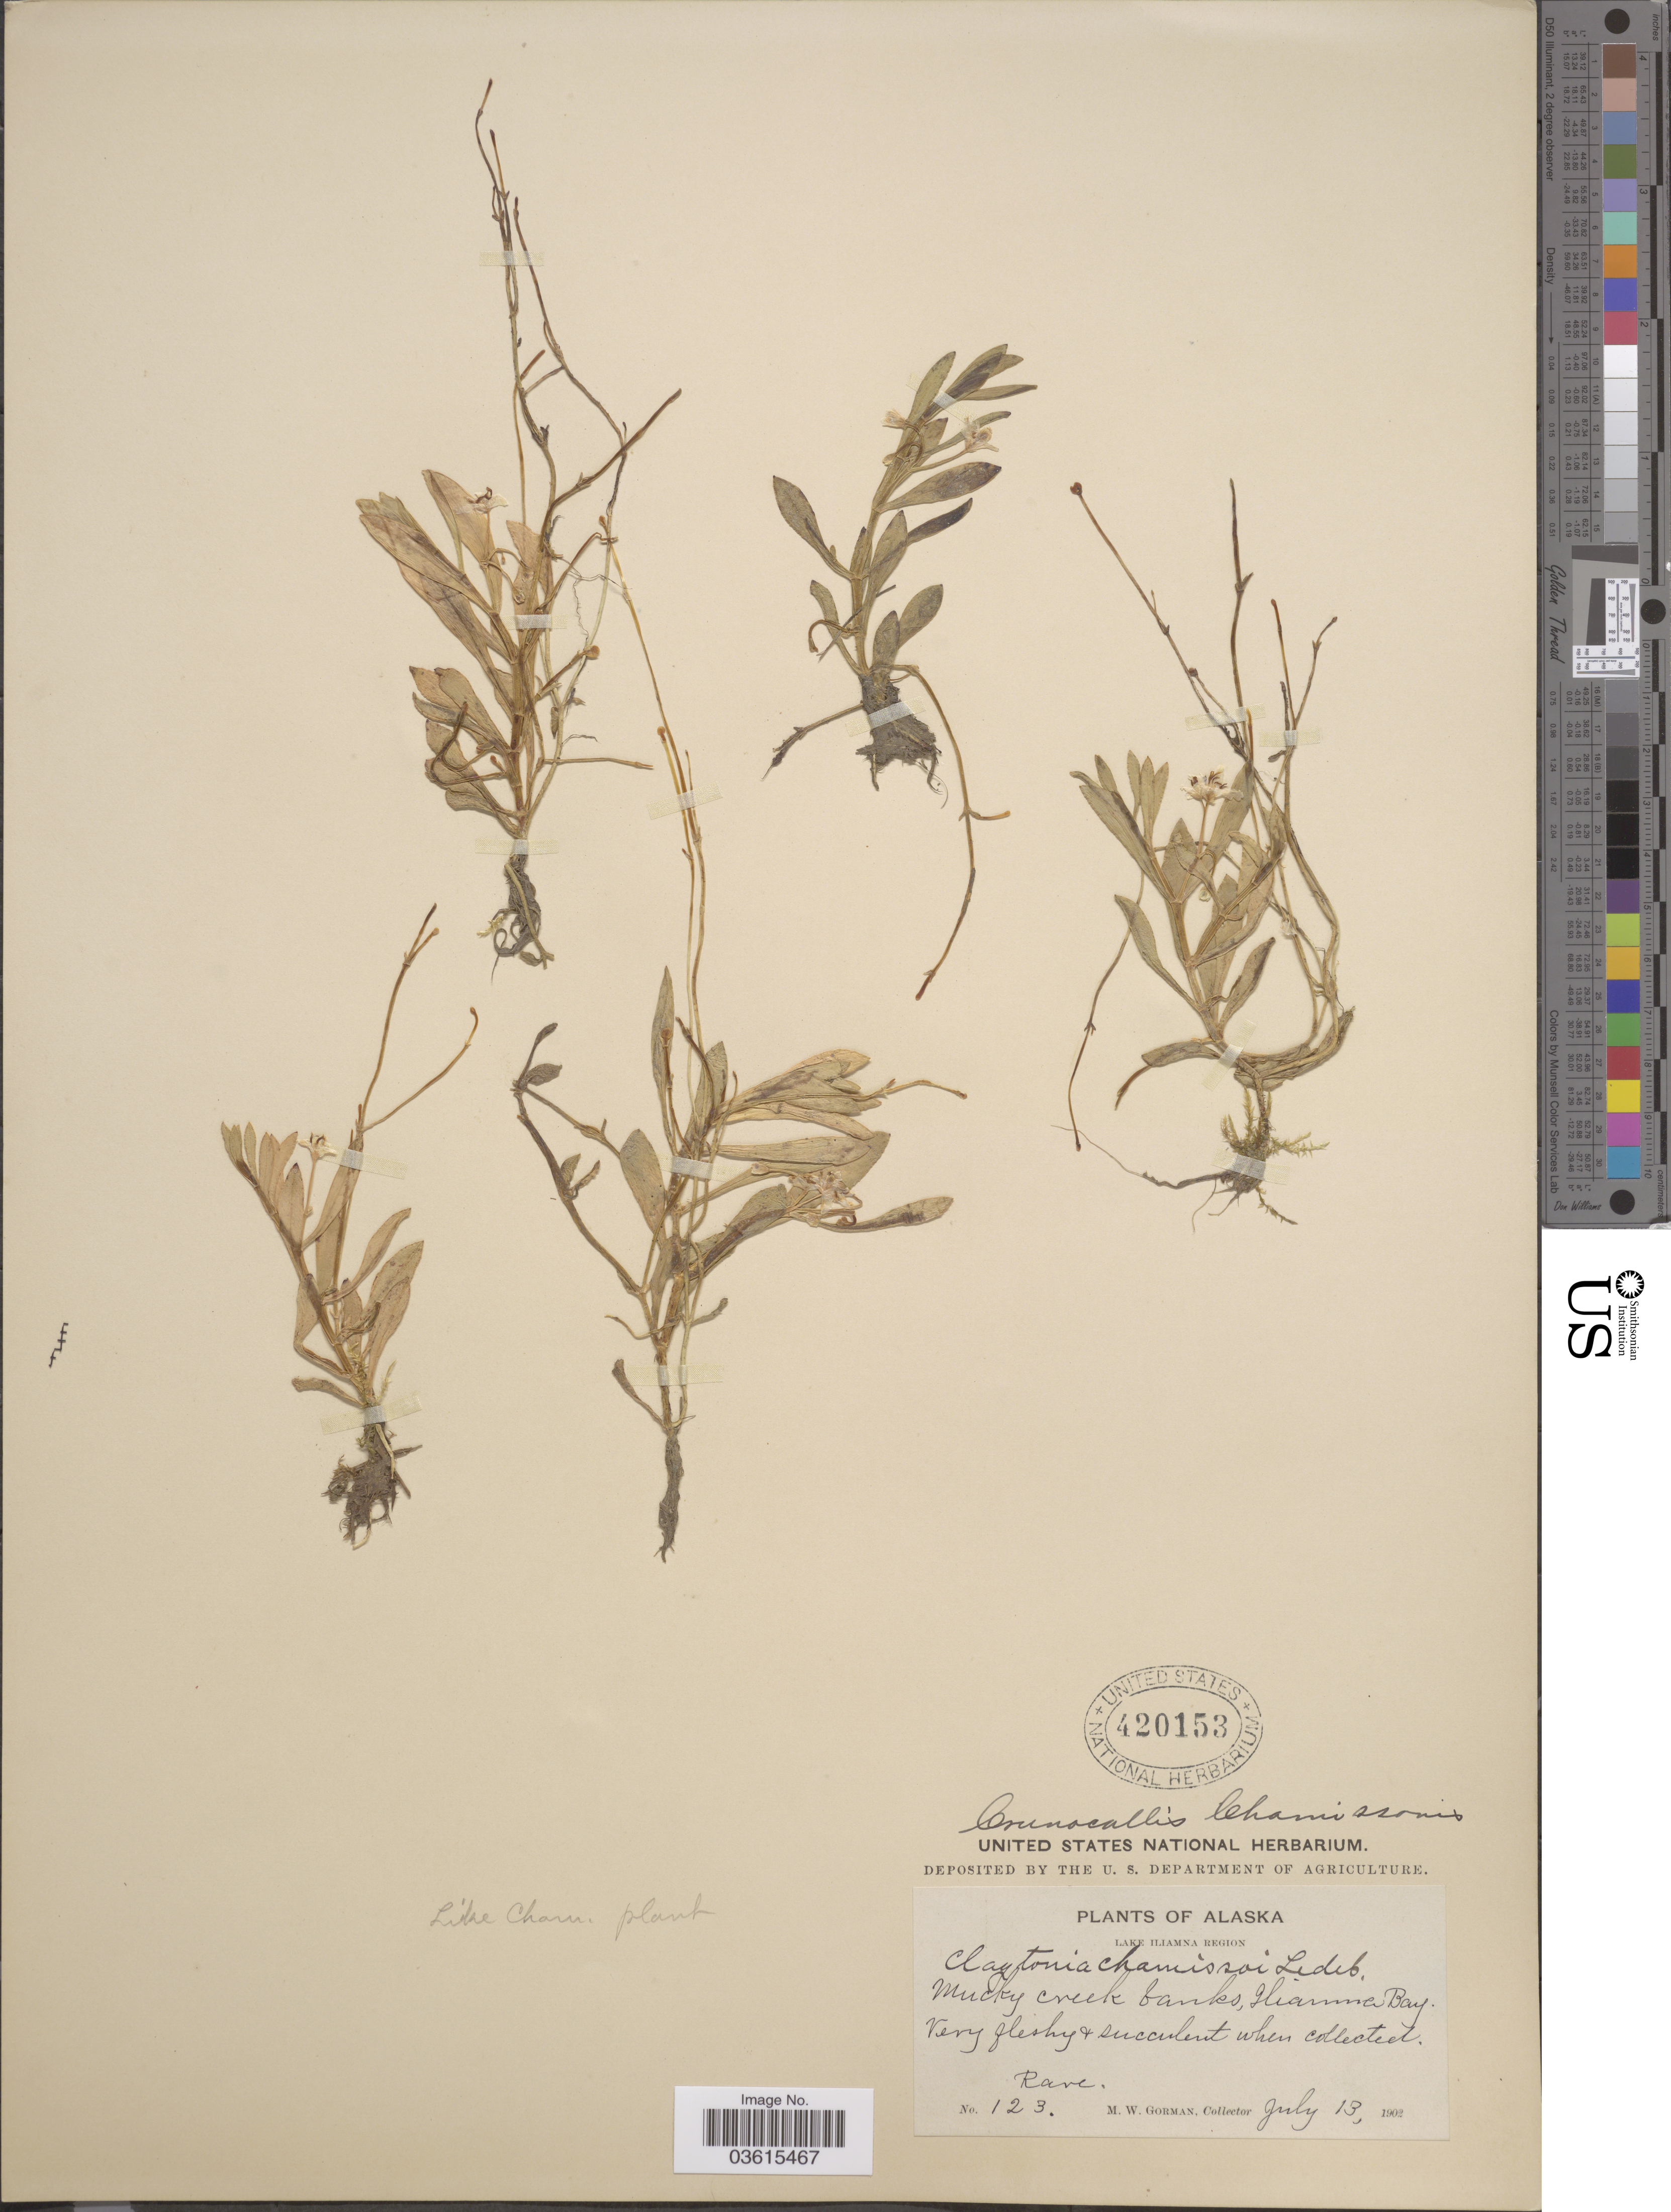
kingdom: Plantae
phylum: Tracheophyta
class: Magnoliopsida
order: Caryophyllales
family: Montiaceae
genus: Montia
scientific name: Montia chamissoi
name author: (Ledeb. ex Spreng.) Greene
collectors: M. W. Gorman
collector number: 123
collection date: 1902-07-13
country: United States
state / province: Alaska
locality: Lake Iliamna Region. Mucky creek banks, Iliamna Bay.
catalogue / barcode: US 420153